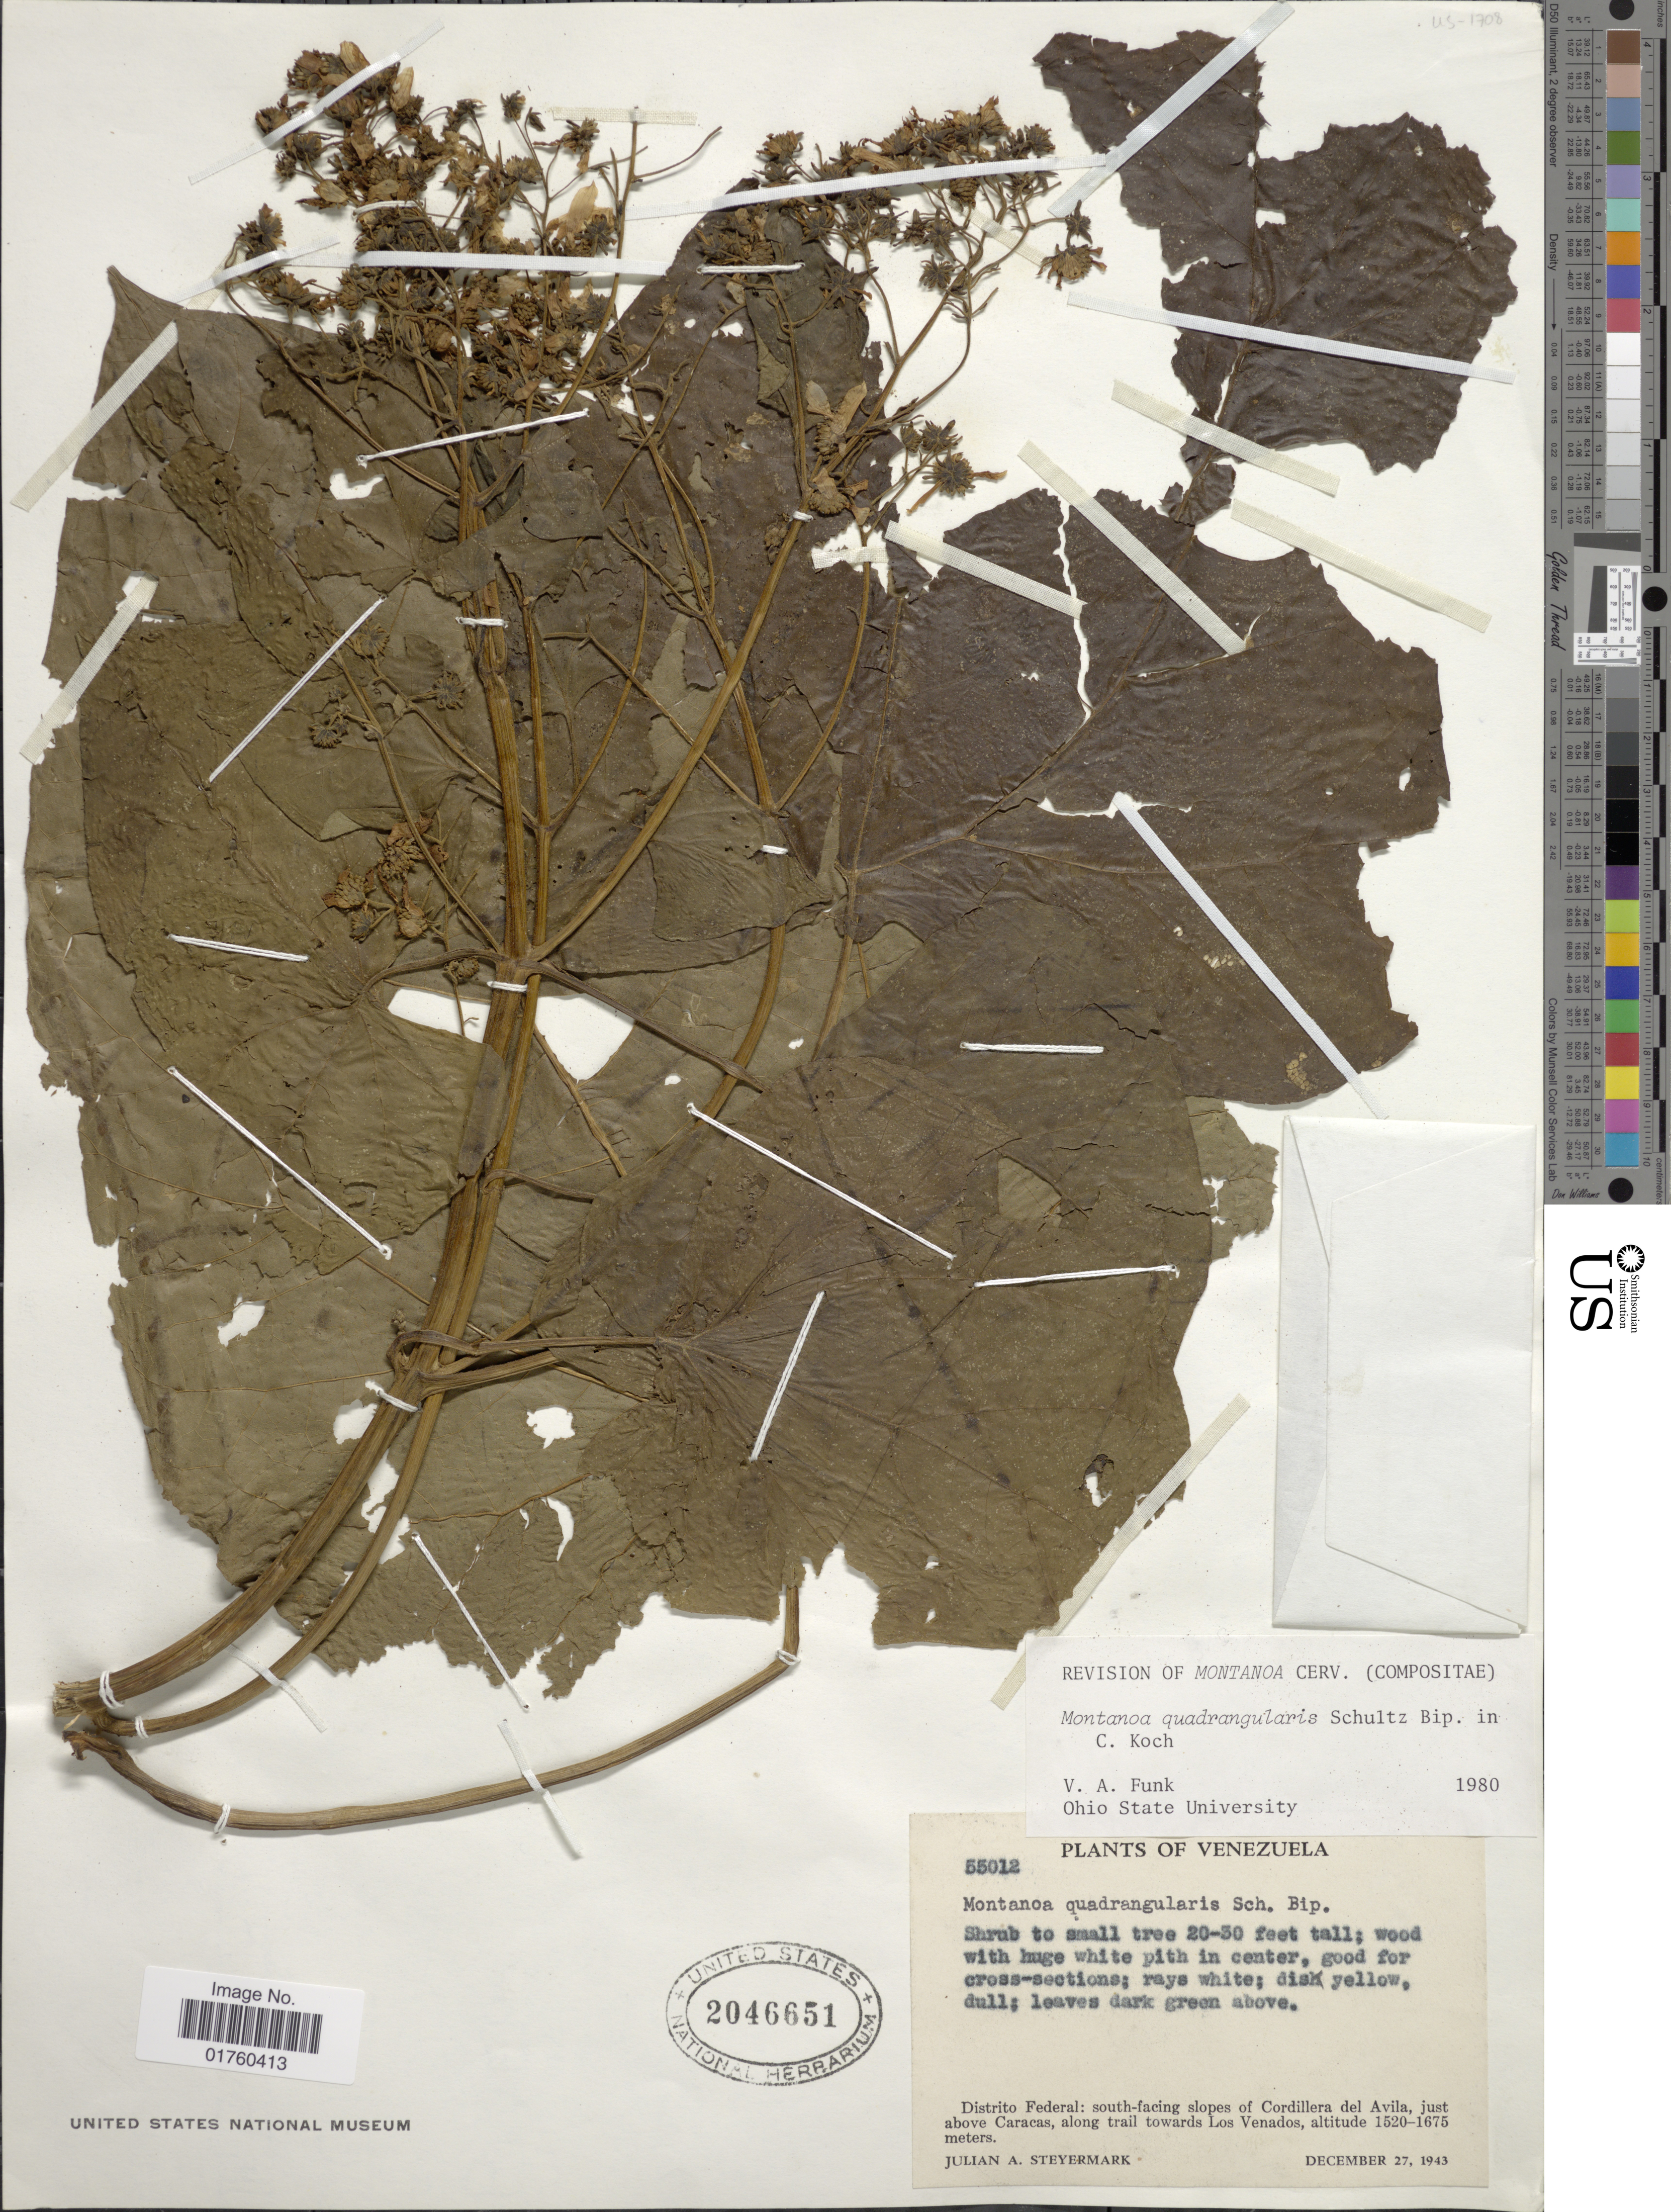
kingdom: Plantae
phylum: Tracheophyta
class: Magnoliopsida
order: Asterales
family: Asteraceae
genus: Montanoa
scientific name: Montanoa quadrangularis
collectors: J. Steyermark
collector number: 55012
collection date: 1943-12-27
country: Venezuela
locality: Distrito Federal: south-facing slopes of Cordillera del Avila, just above Caracas, along trail towards Los Venados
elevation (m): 1520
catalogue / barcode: US 2046651